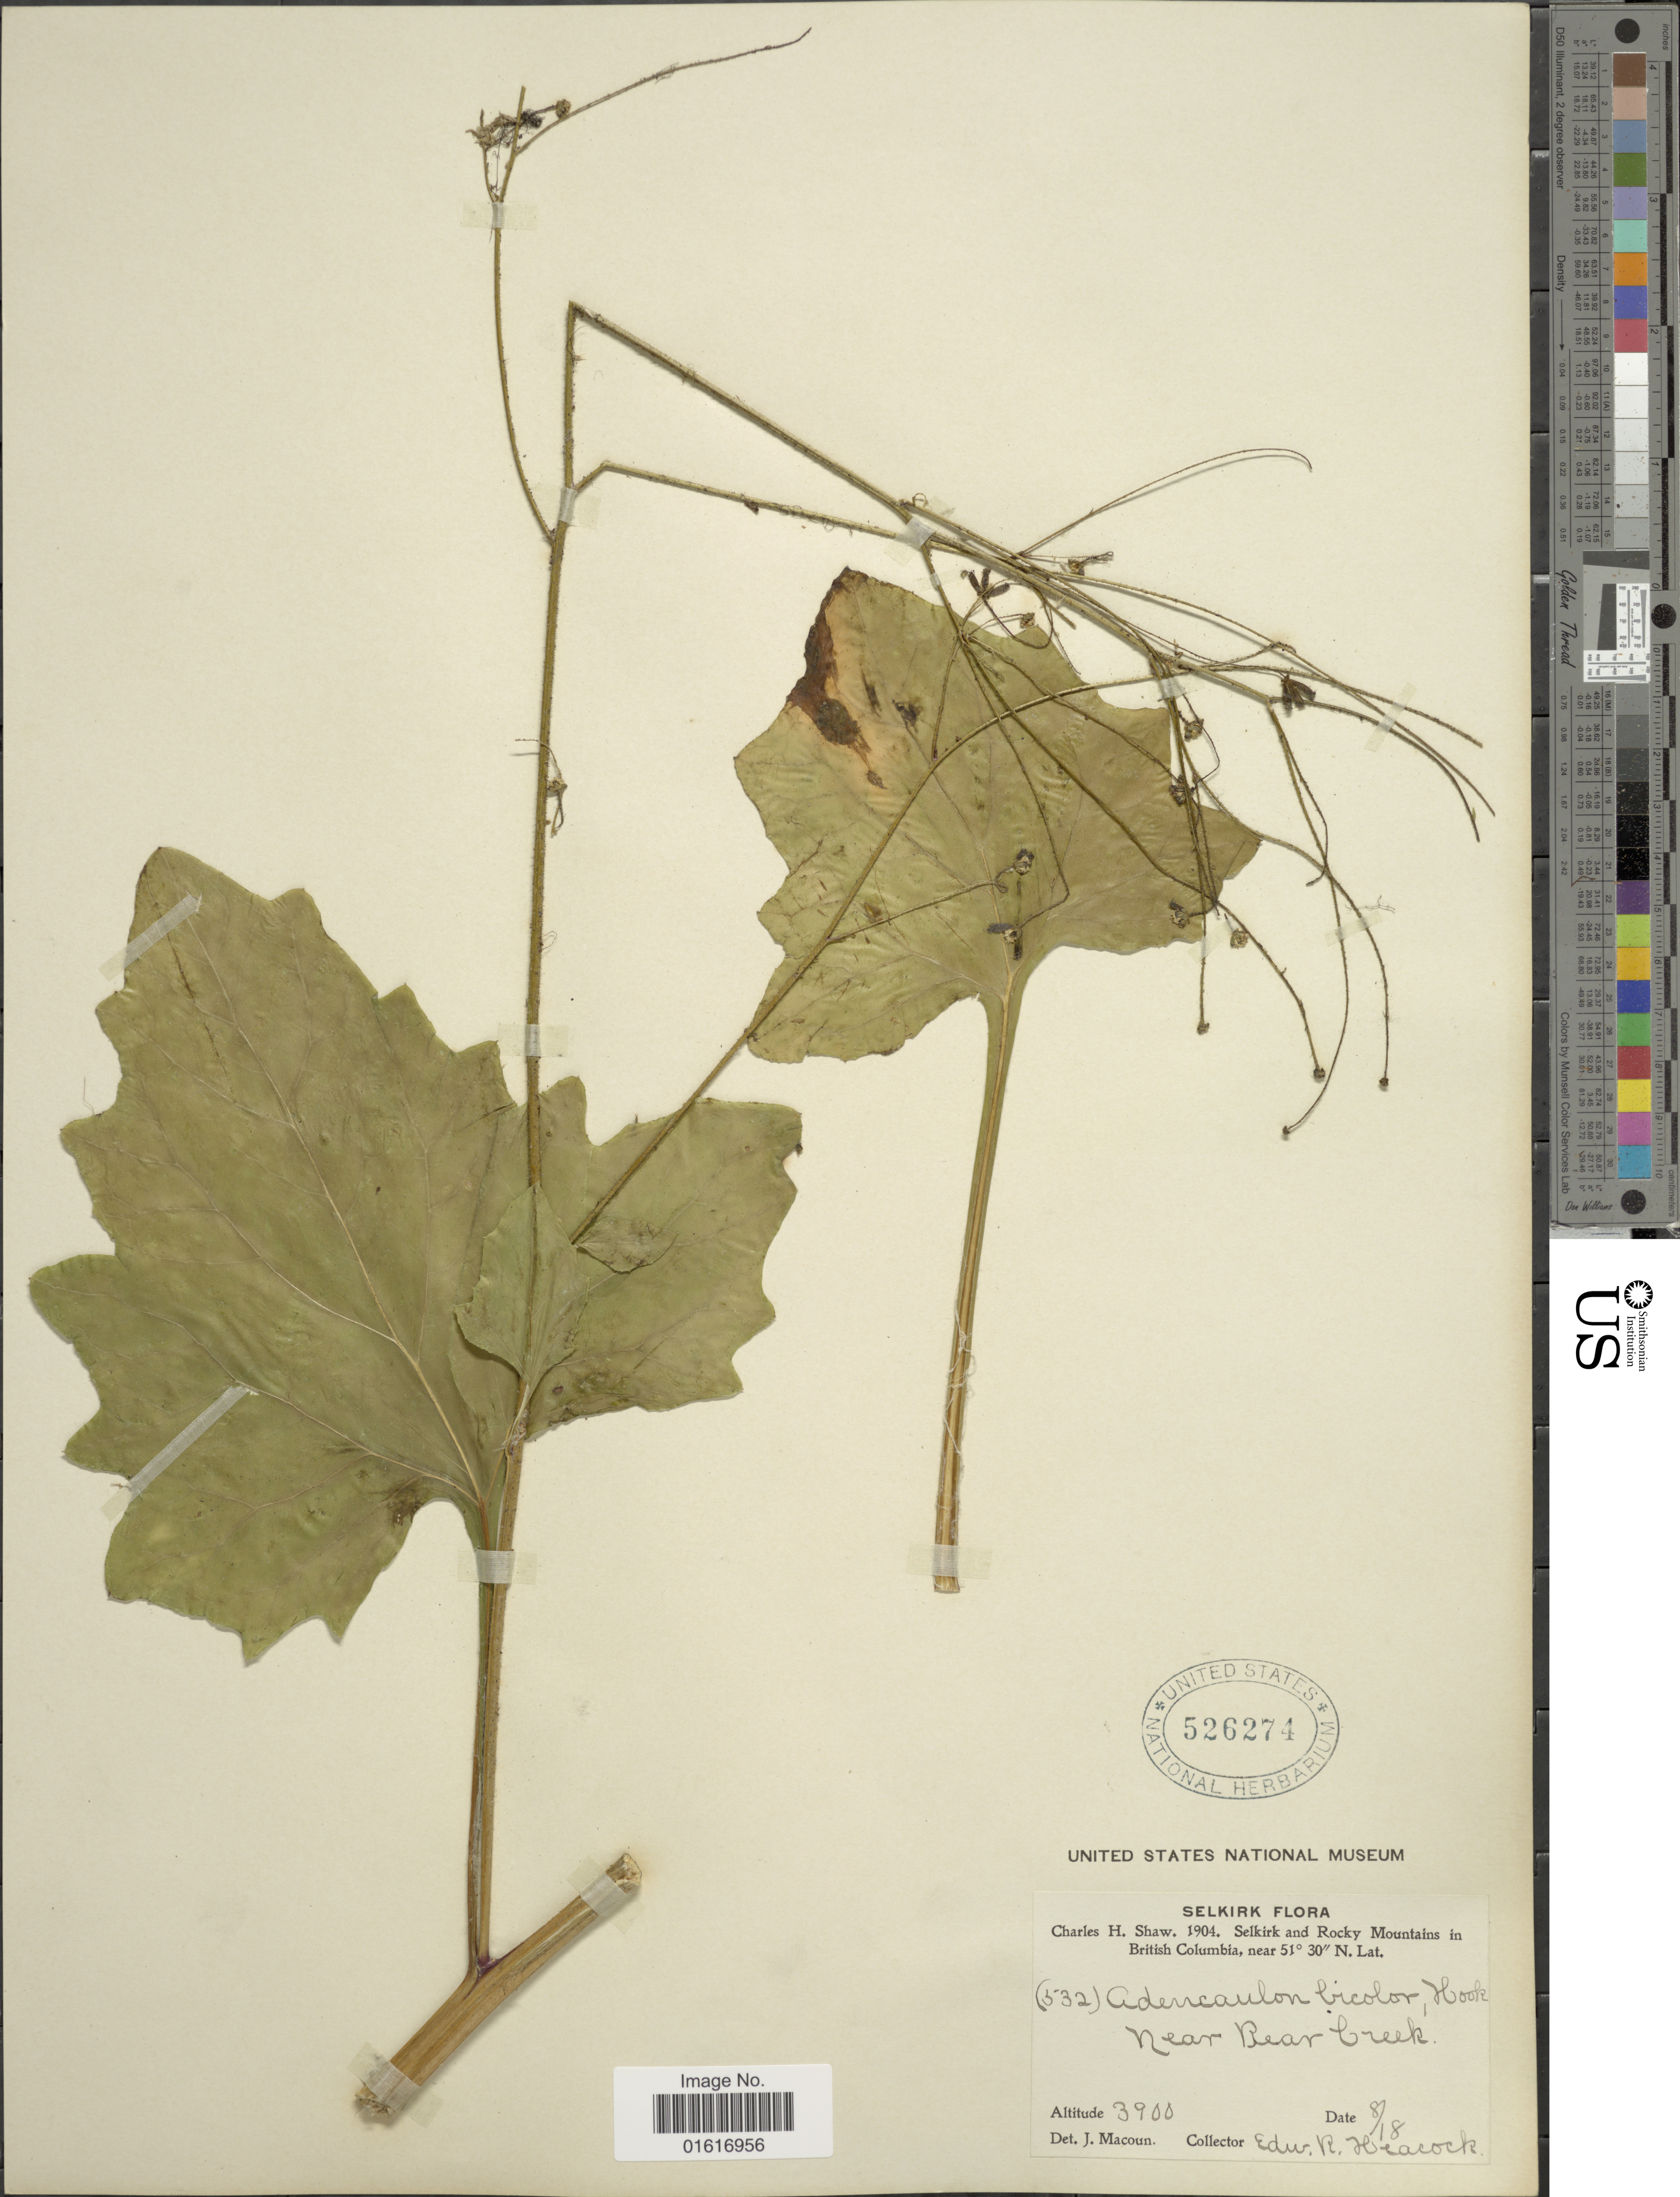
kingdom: Plantae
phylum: Tracheophyta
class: Magnoliopsida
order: Asterales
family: Asteraceae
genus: Adenocaulon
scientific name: Adenocaulon bicolor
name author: Hook.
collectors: E. Heacock & C. H. Shaw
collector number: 532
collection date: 1904-08-18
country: Canada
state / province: British Columbia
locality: Selkirk, Selkirk and Rocky Mountains in British Colombia, Near Bear Creek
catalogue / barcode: US 526274